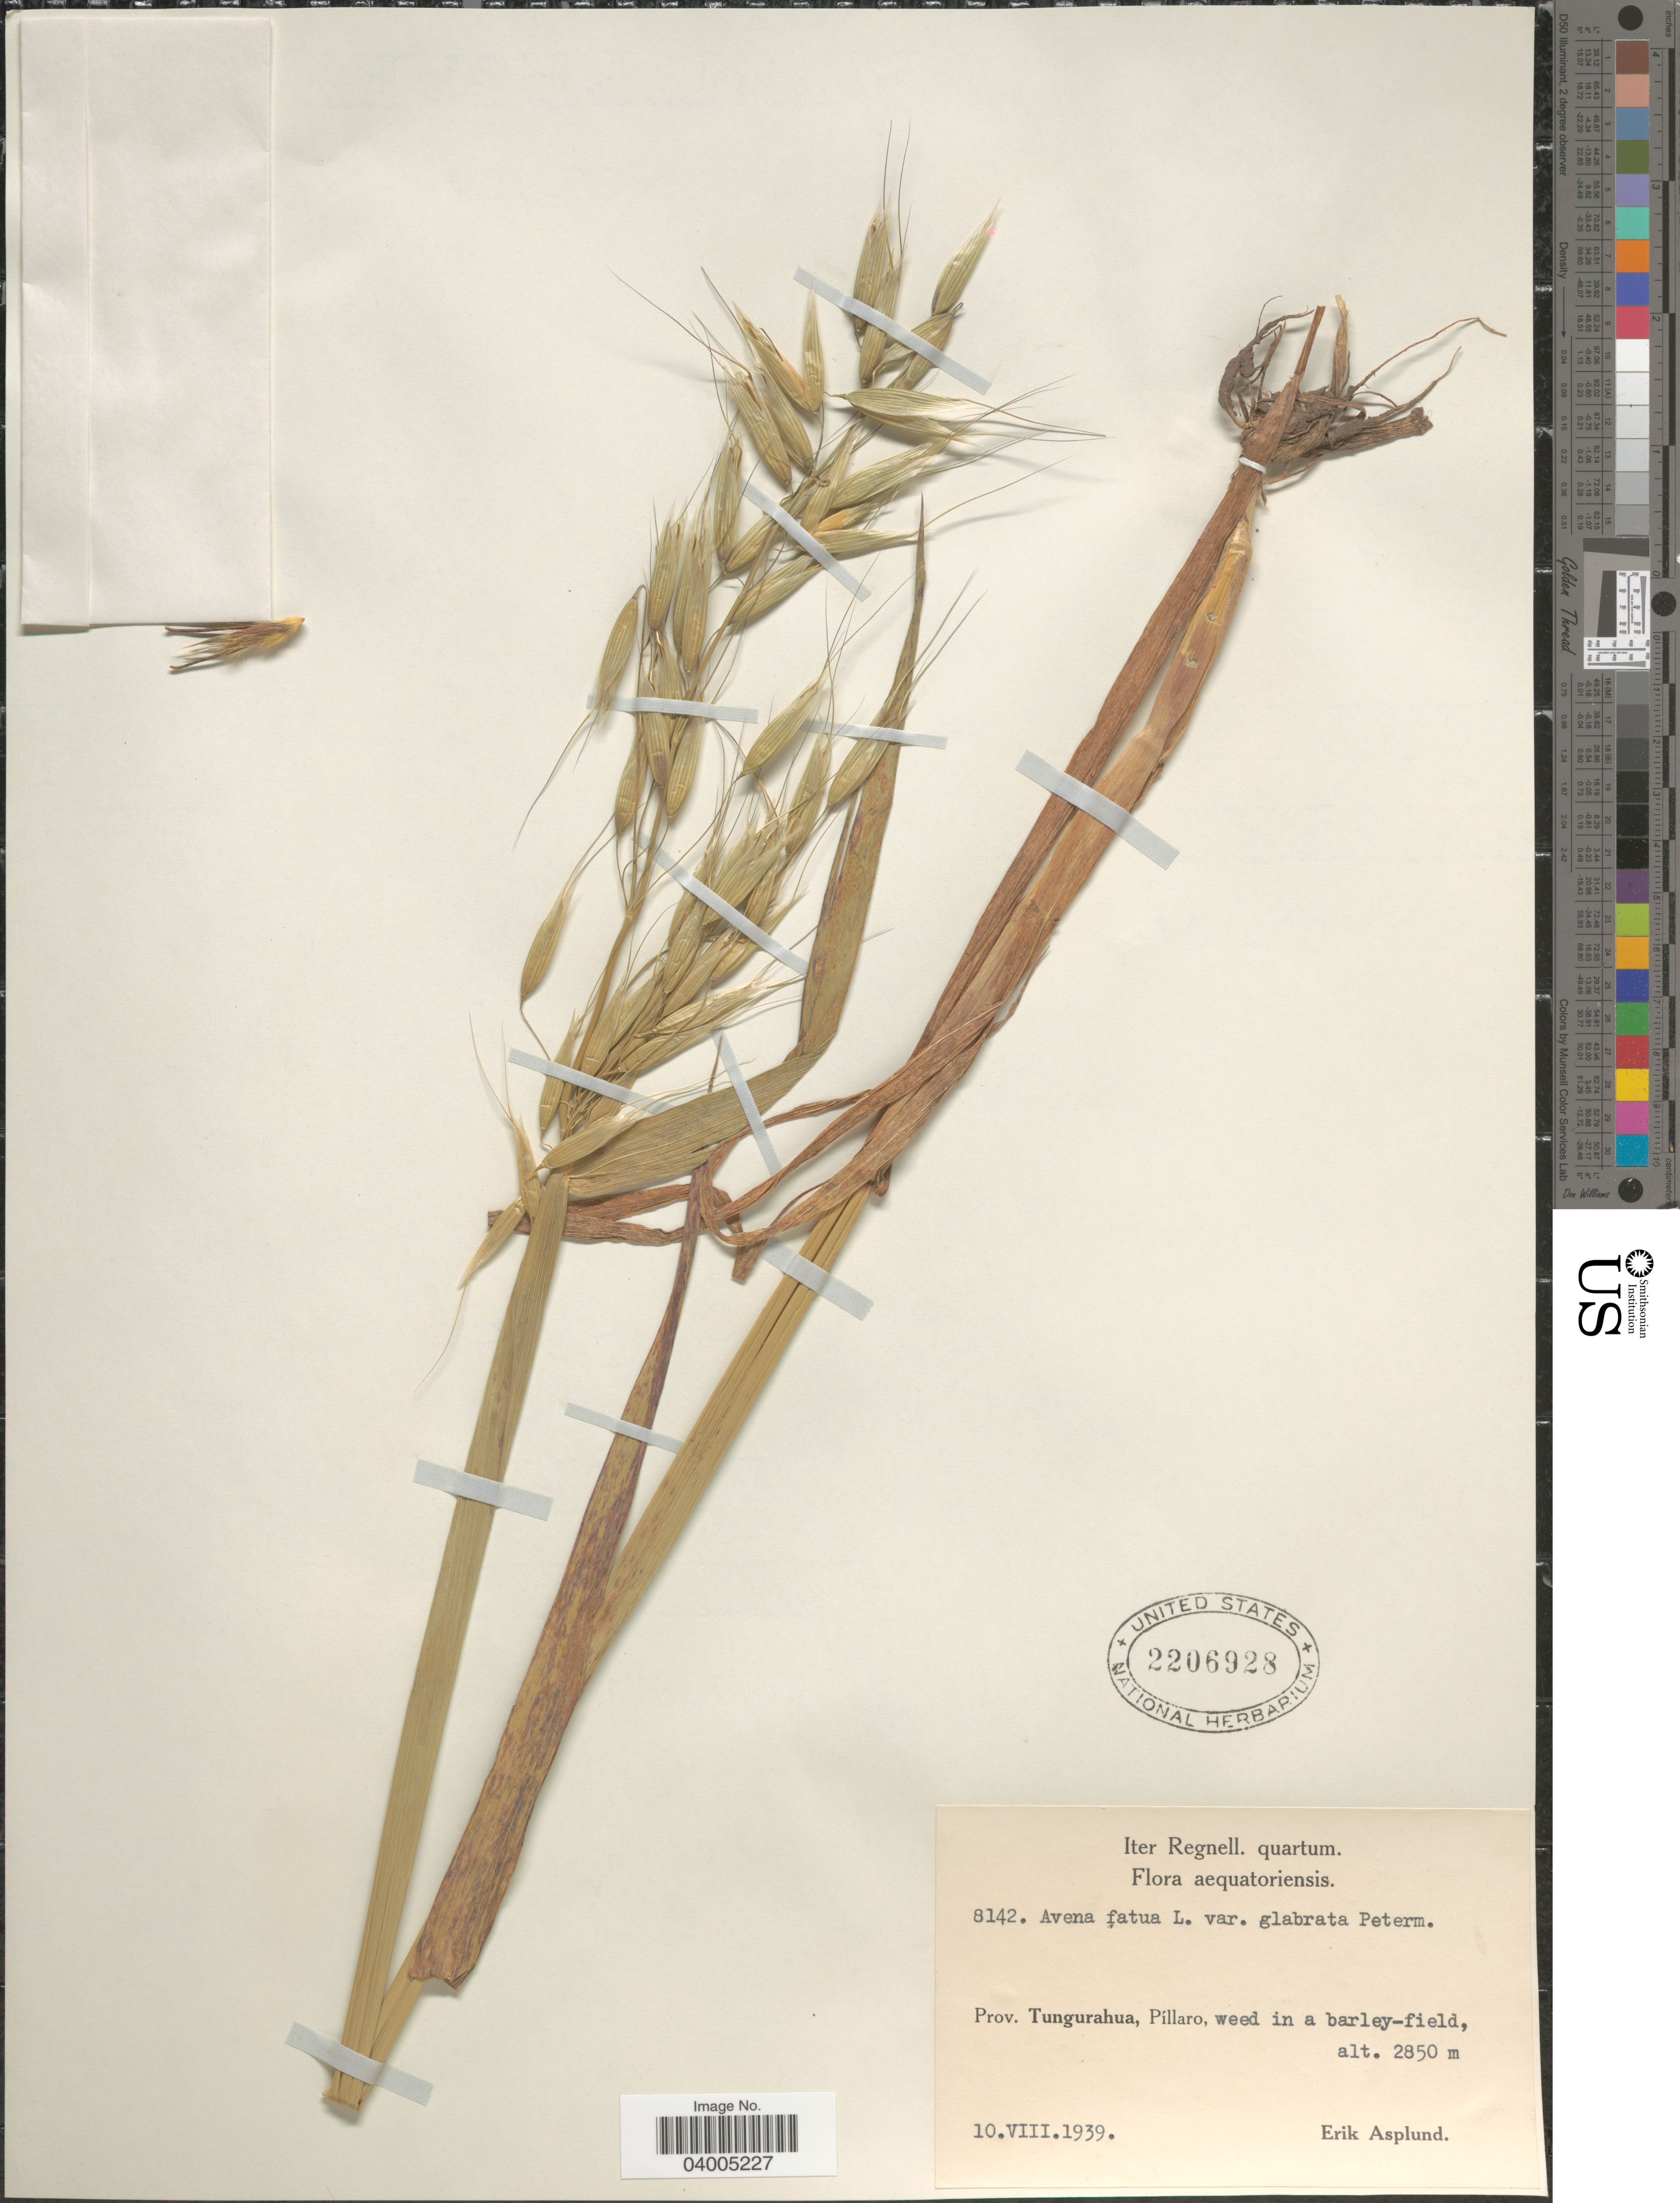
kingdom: Plantae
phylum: Tracheophyta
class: Liliopsida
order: Poales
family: Poaceae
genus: Avena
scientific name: Avena fatua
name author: L.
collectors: E. Asplund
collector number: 8142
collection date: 1939-08-10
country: Ecuador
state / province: Tungurahua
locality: Píllaro.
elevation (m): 2850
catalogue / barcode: US 2206928